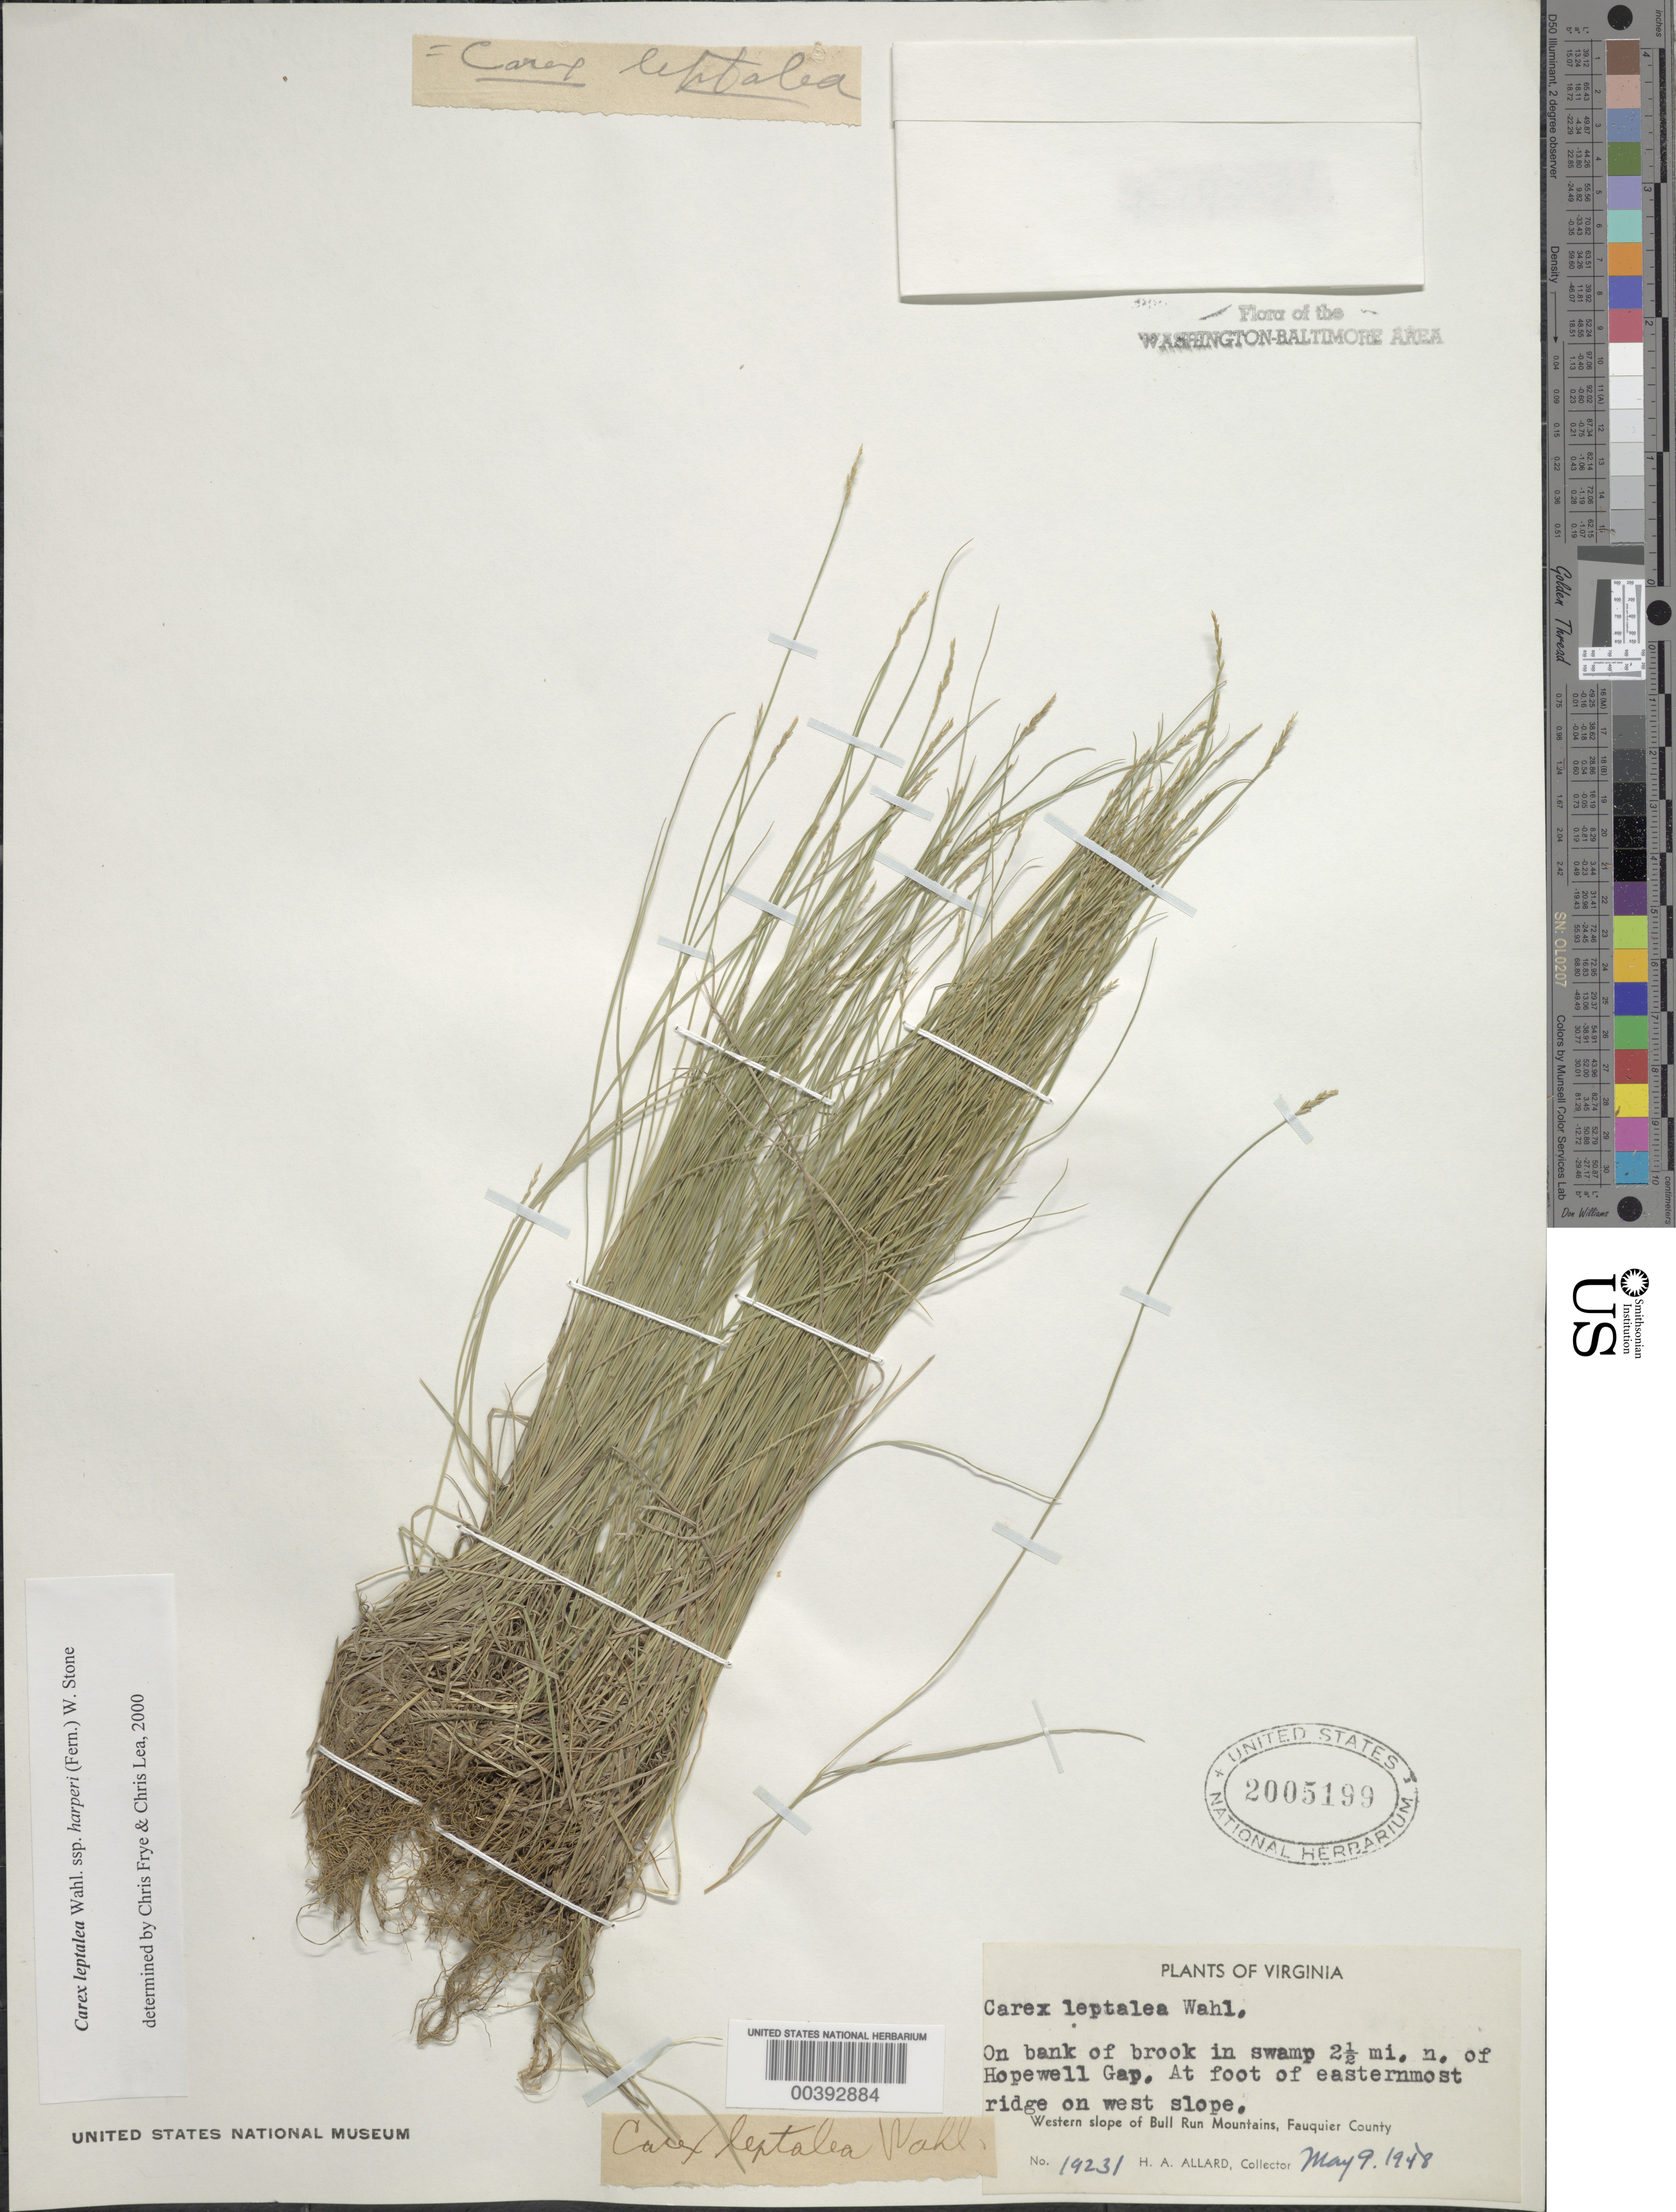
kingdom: Plantae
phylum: Tracheophyta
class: Liliopsida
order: Poales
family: Cyperaceae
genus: Carex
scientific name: Carex leptalea var. harperi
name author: (Fernald) W. Stone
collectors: H. A. Allard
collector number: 19231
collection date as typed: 09 May 1948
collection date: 1948-05-09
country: United States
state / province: Virginia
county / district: Fauquier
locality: North of Hopewell Gap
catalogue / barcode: US 2005199